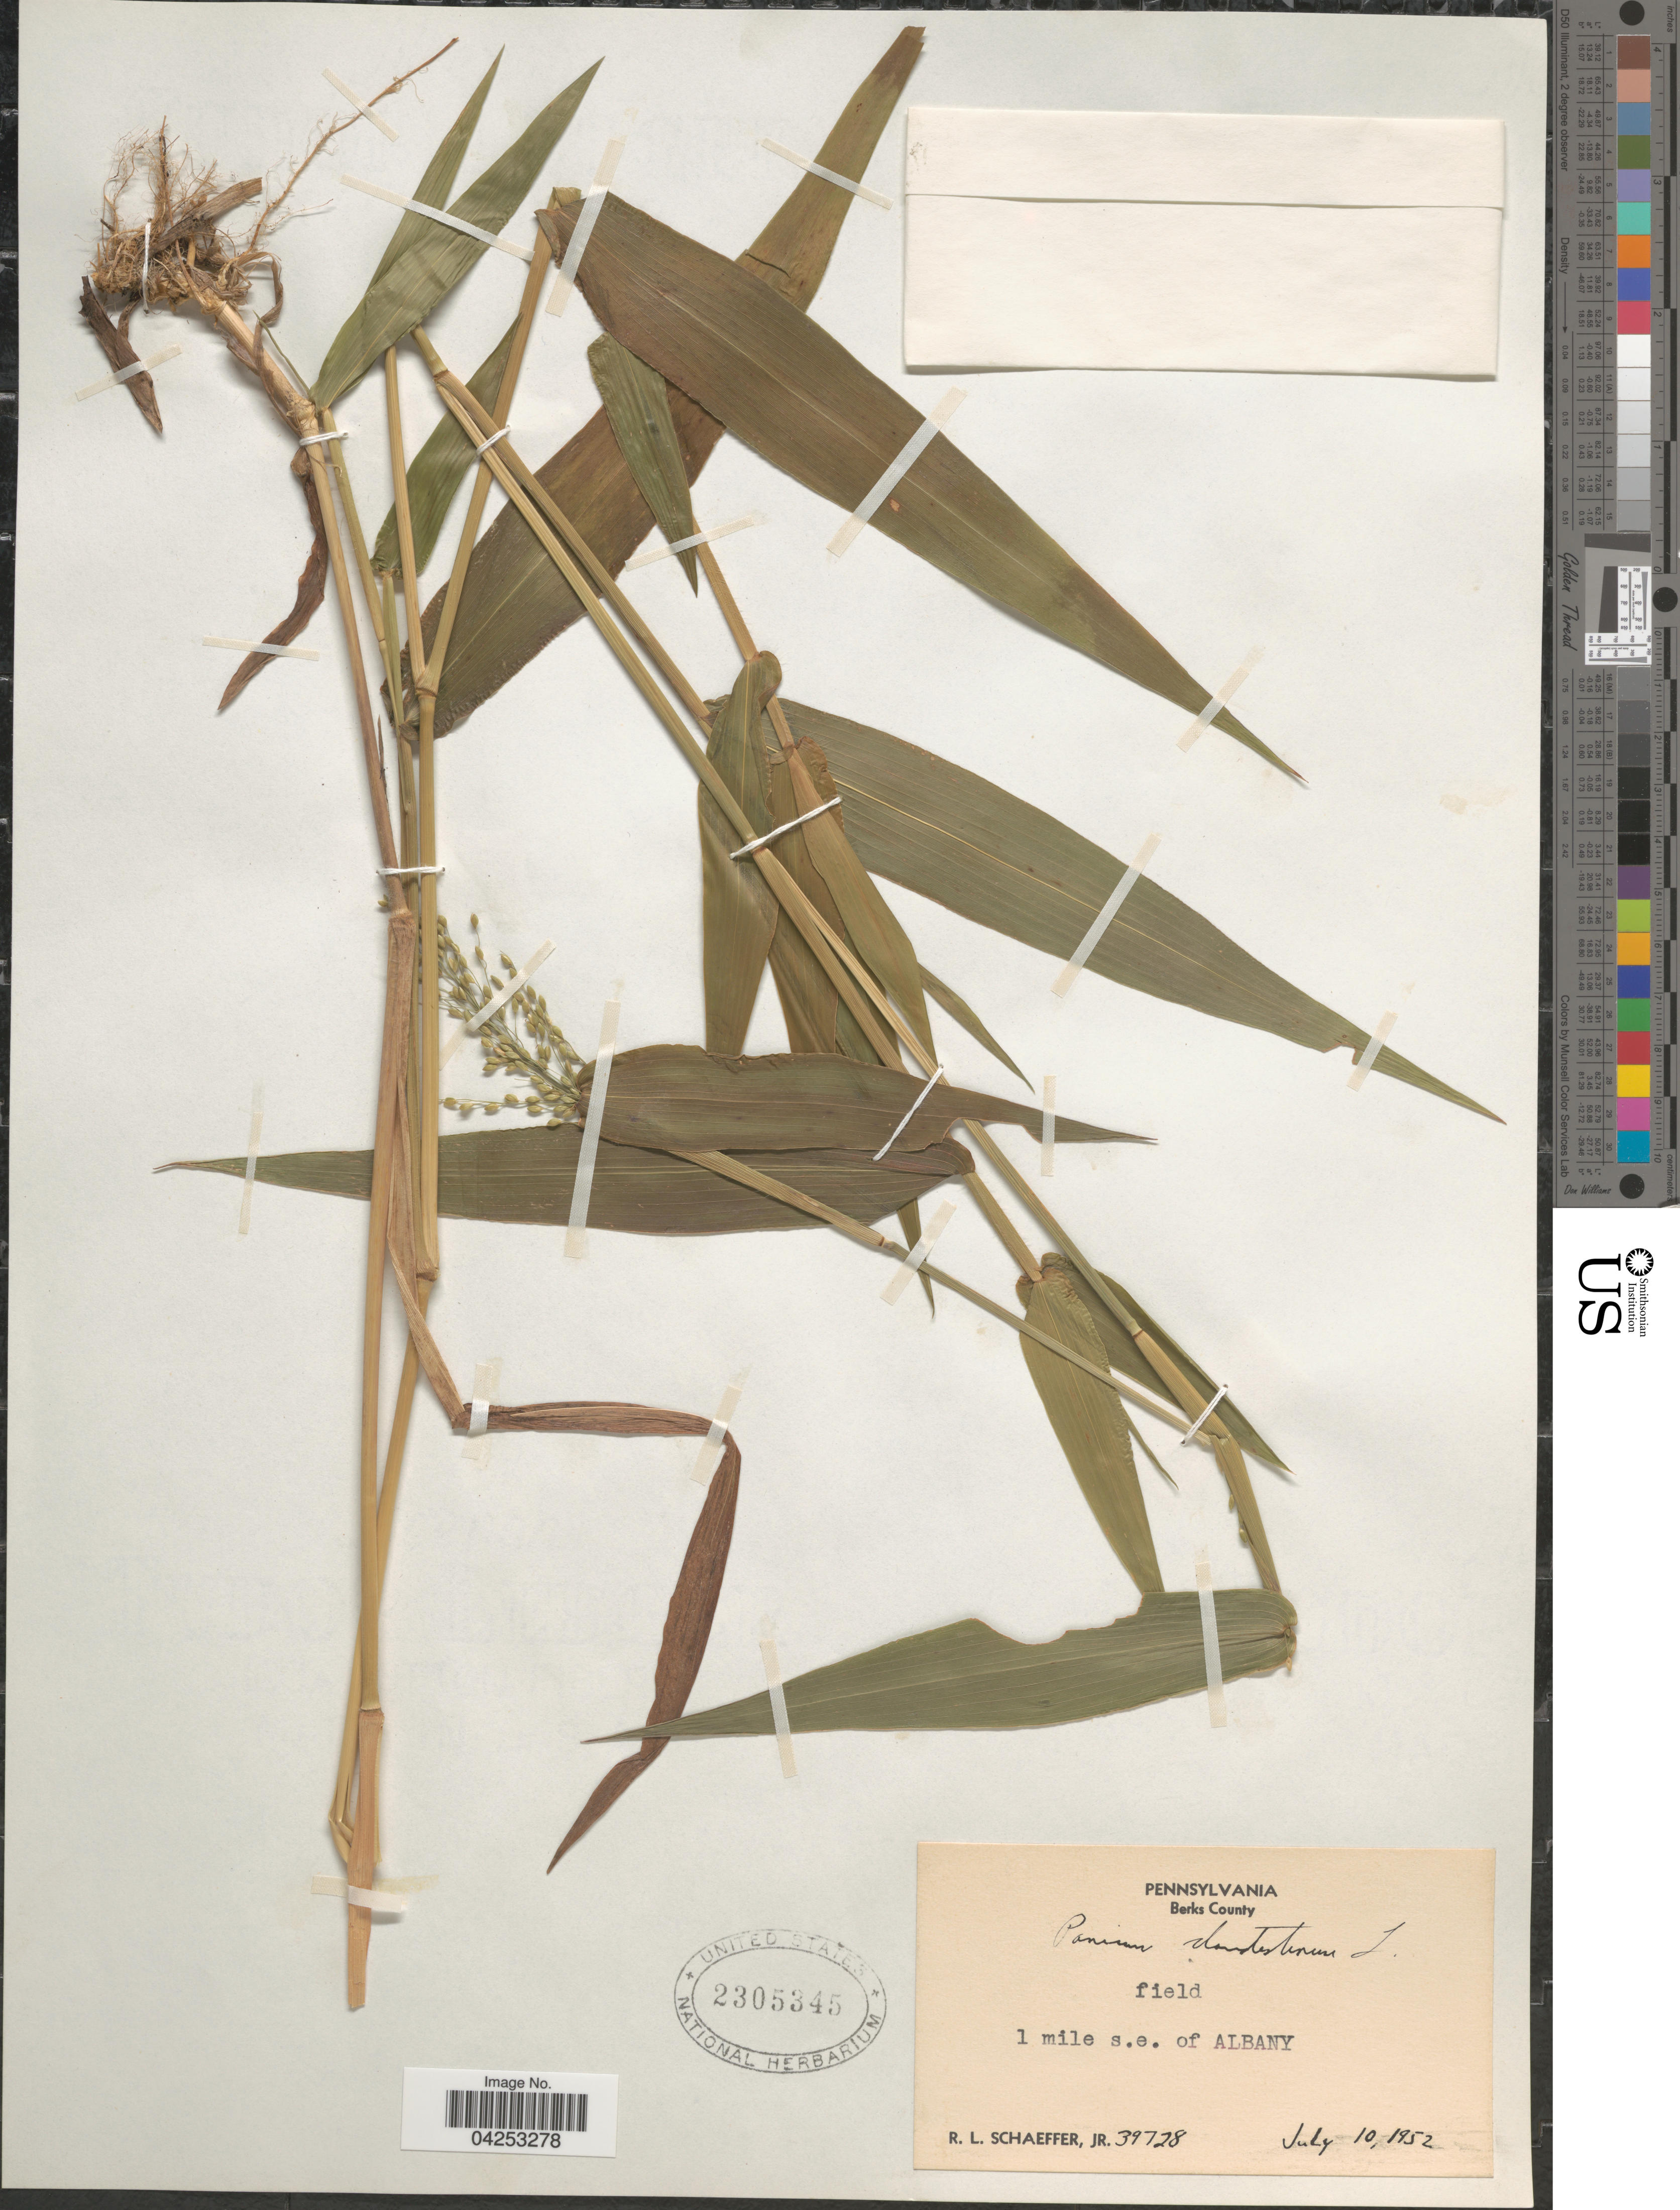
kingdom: Plantae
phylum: Tracheophyta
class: Liliopsida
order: Poales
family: Poaceae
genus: Dichanthelium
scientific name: Dichanthelium clandestinum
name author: (L.) Gould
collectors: R. L. Schaeffer Jr.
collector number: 39728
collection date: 1952-07-10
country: United States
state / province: Pennsylvania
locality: Berks County. 1 mile s.e. of Albany.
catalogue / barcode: US 2305345